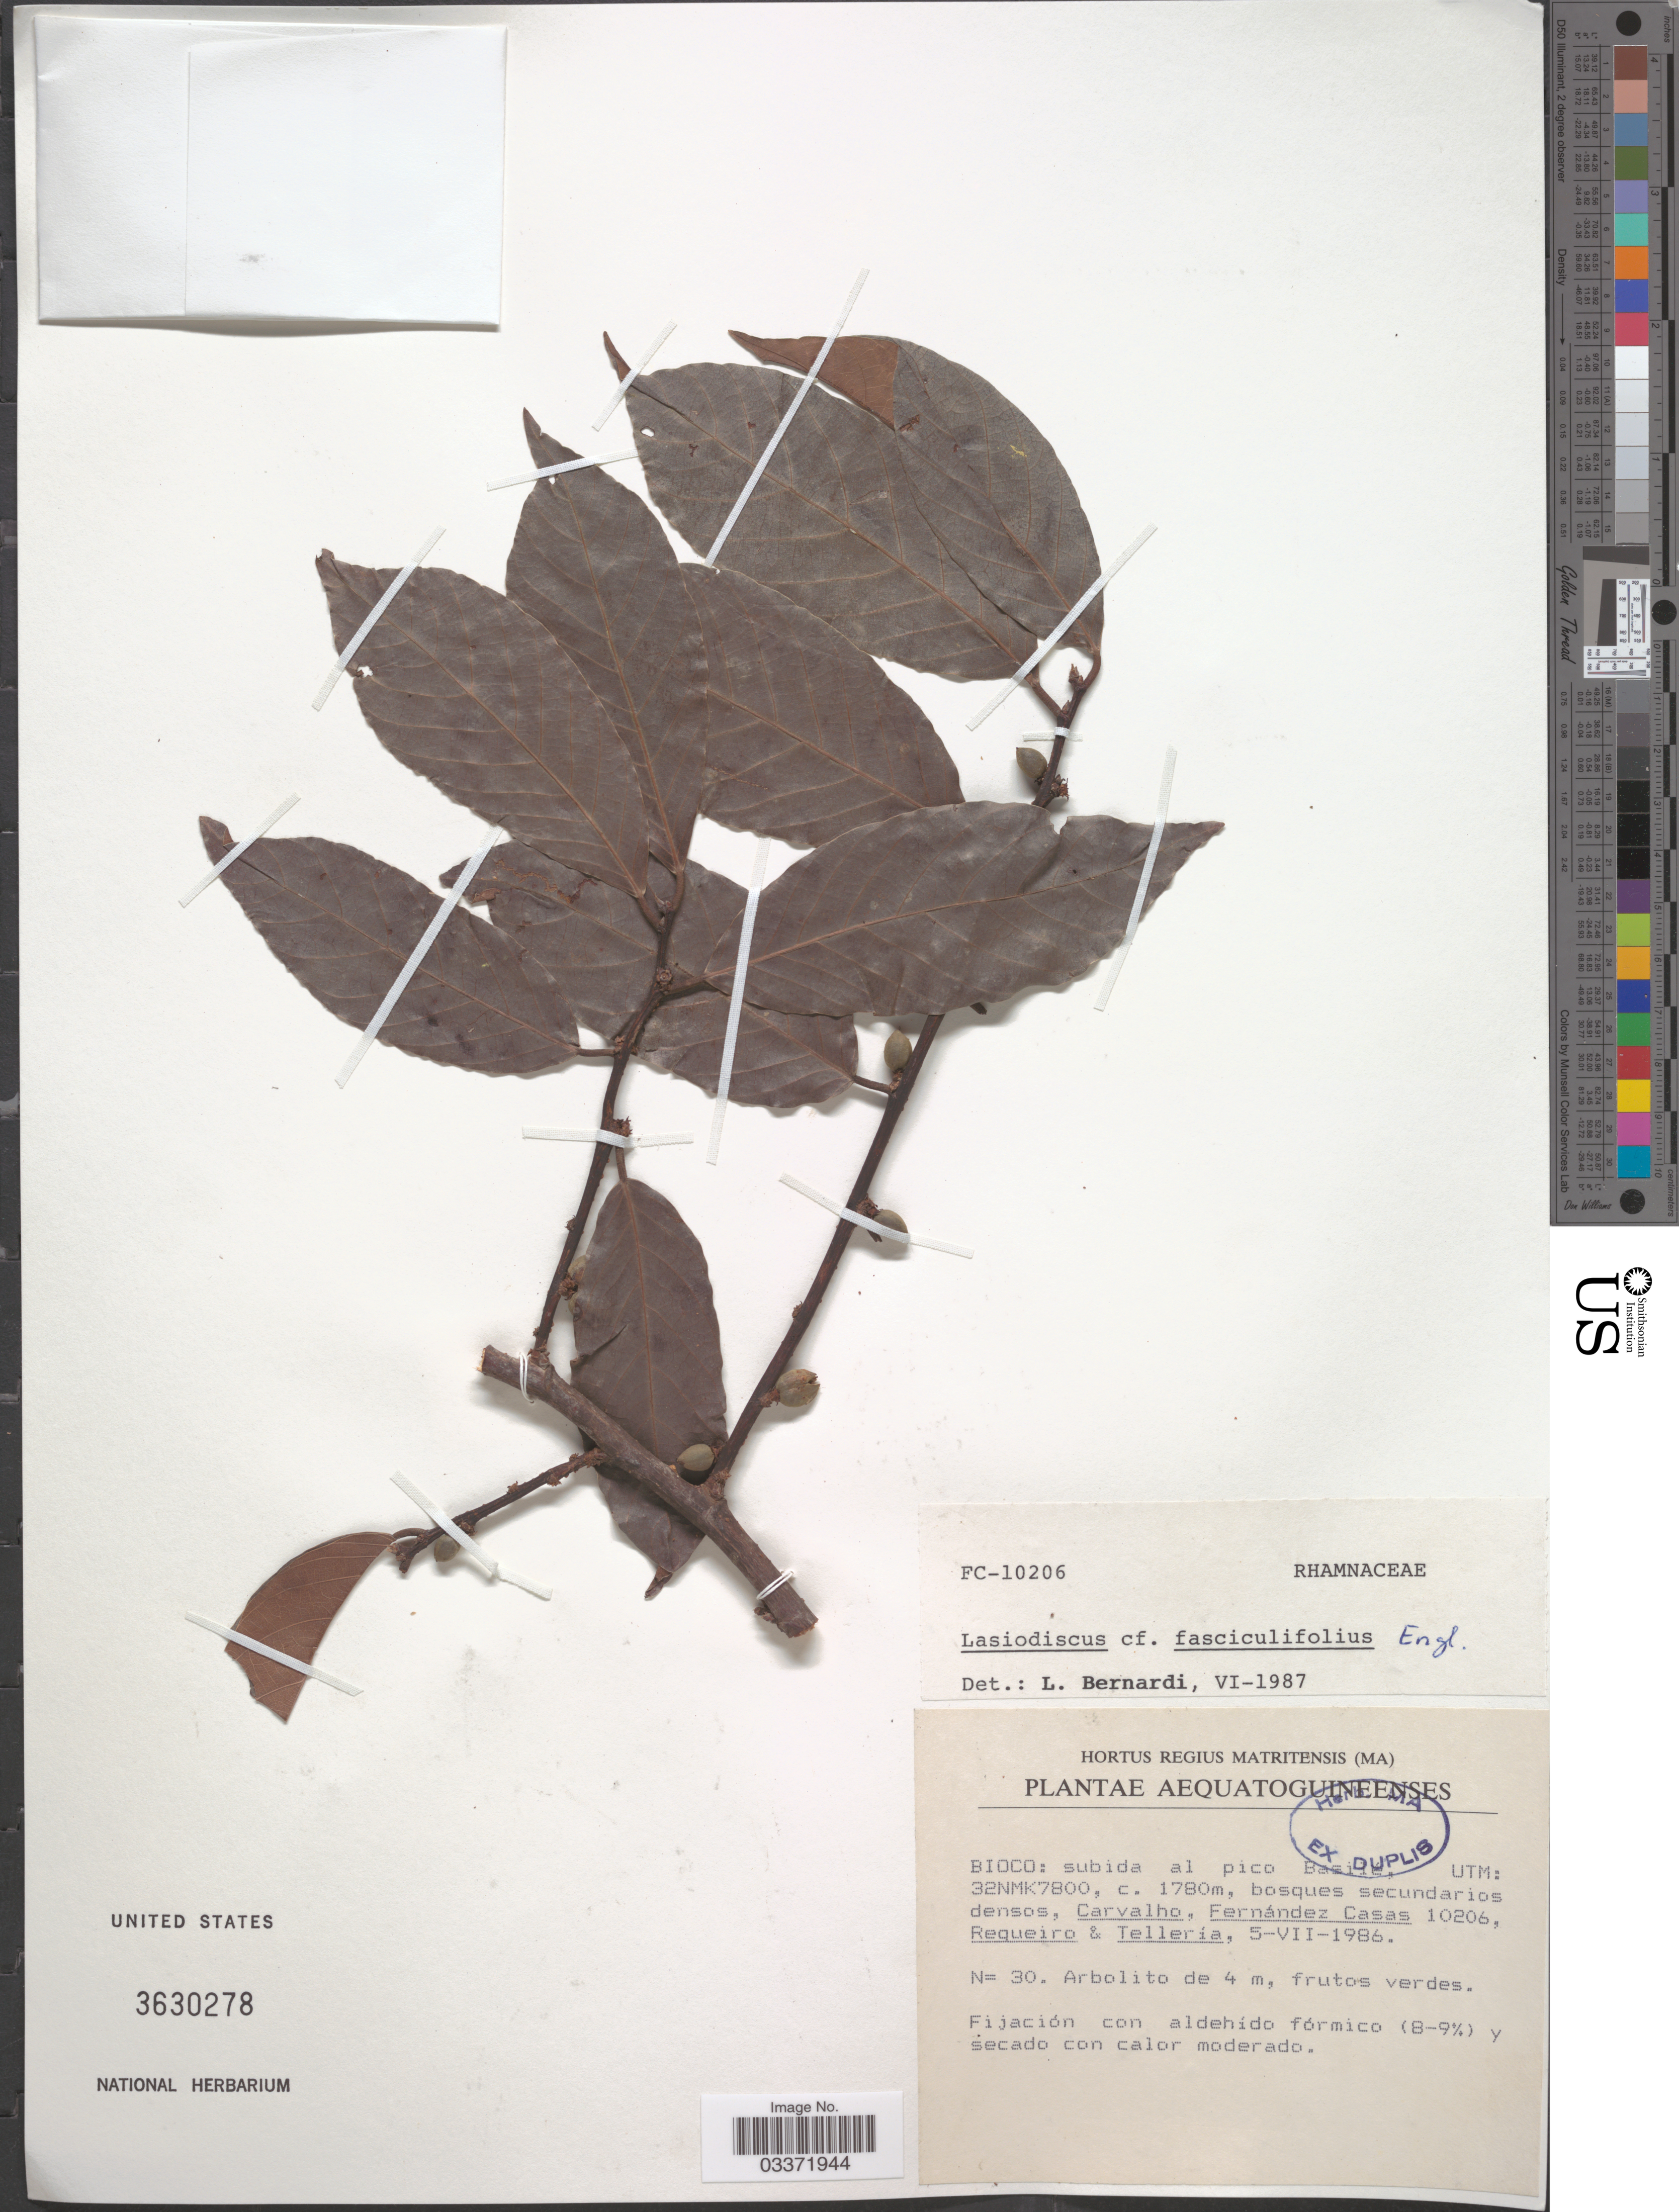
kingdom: Plantae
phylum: Tracheophyta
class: Magnoliopsida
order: Rosales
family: Rhamnaceae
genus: Lasiodiscus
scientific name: Lasiodiscus fasciculiflorus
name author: Engl.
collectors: Carvalho, --, F. Casas, Requeiro, -- & -. Telleria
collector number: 10206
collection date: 1986-07-05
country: Equatorial Guinea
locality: Aequatoguineenses. Bioco: subida al pico Basilé, UTM: 32NMK7800.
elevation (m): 1780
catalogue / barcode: US 3630278